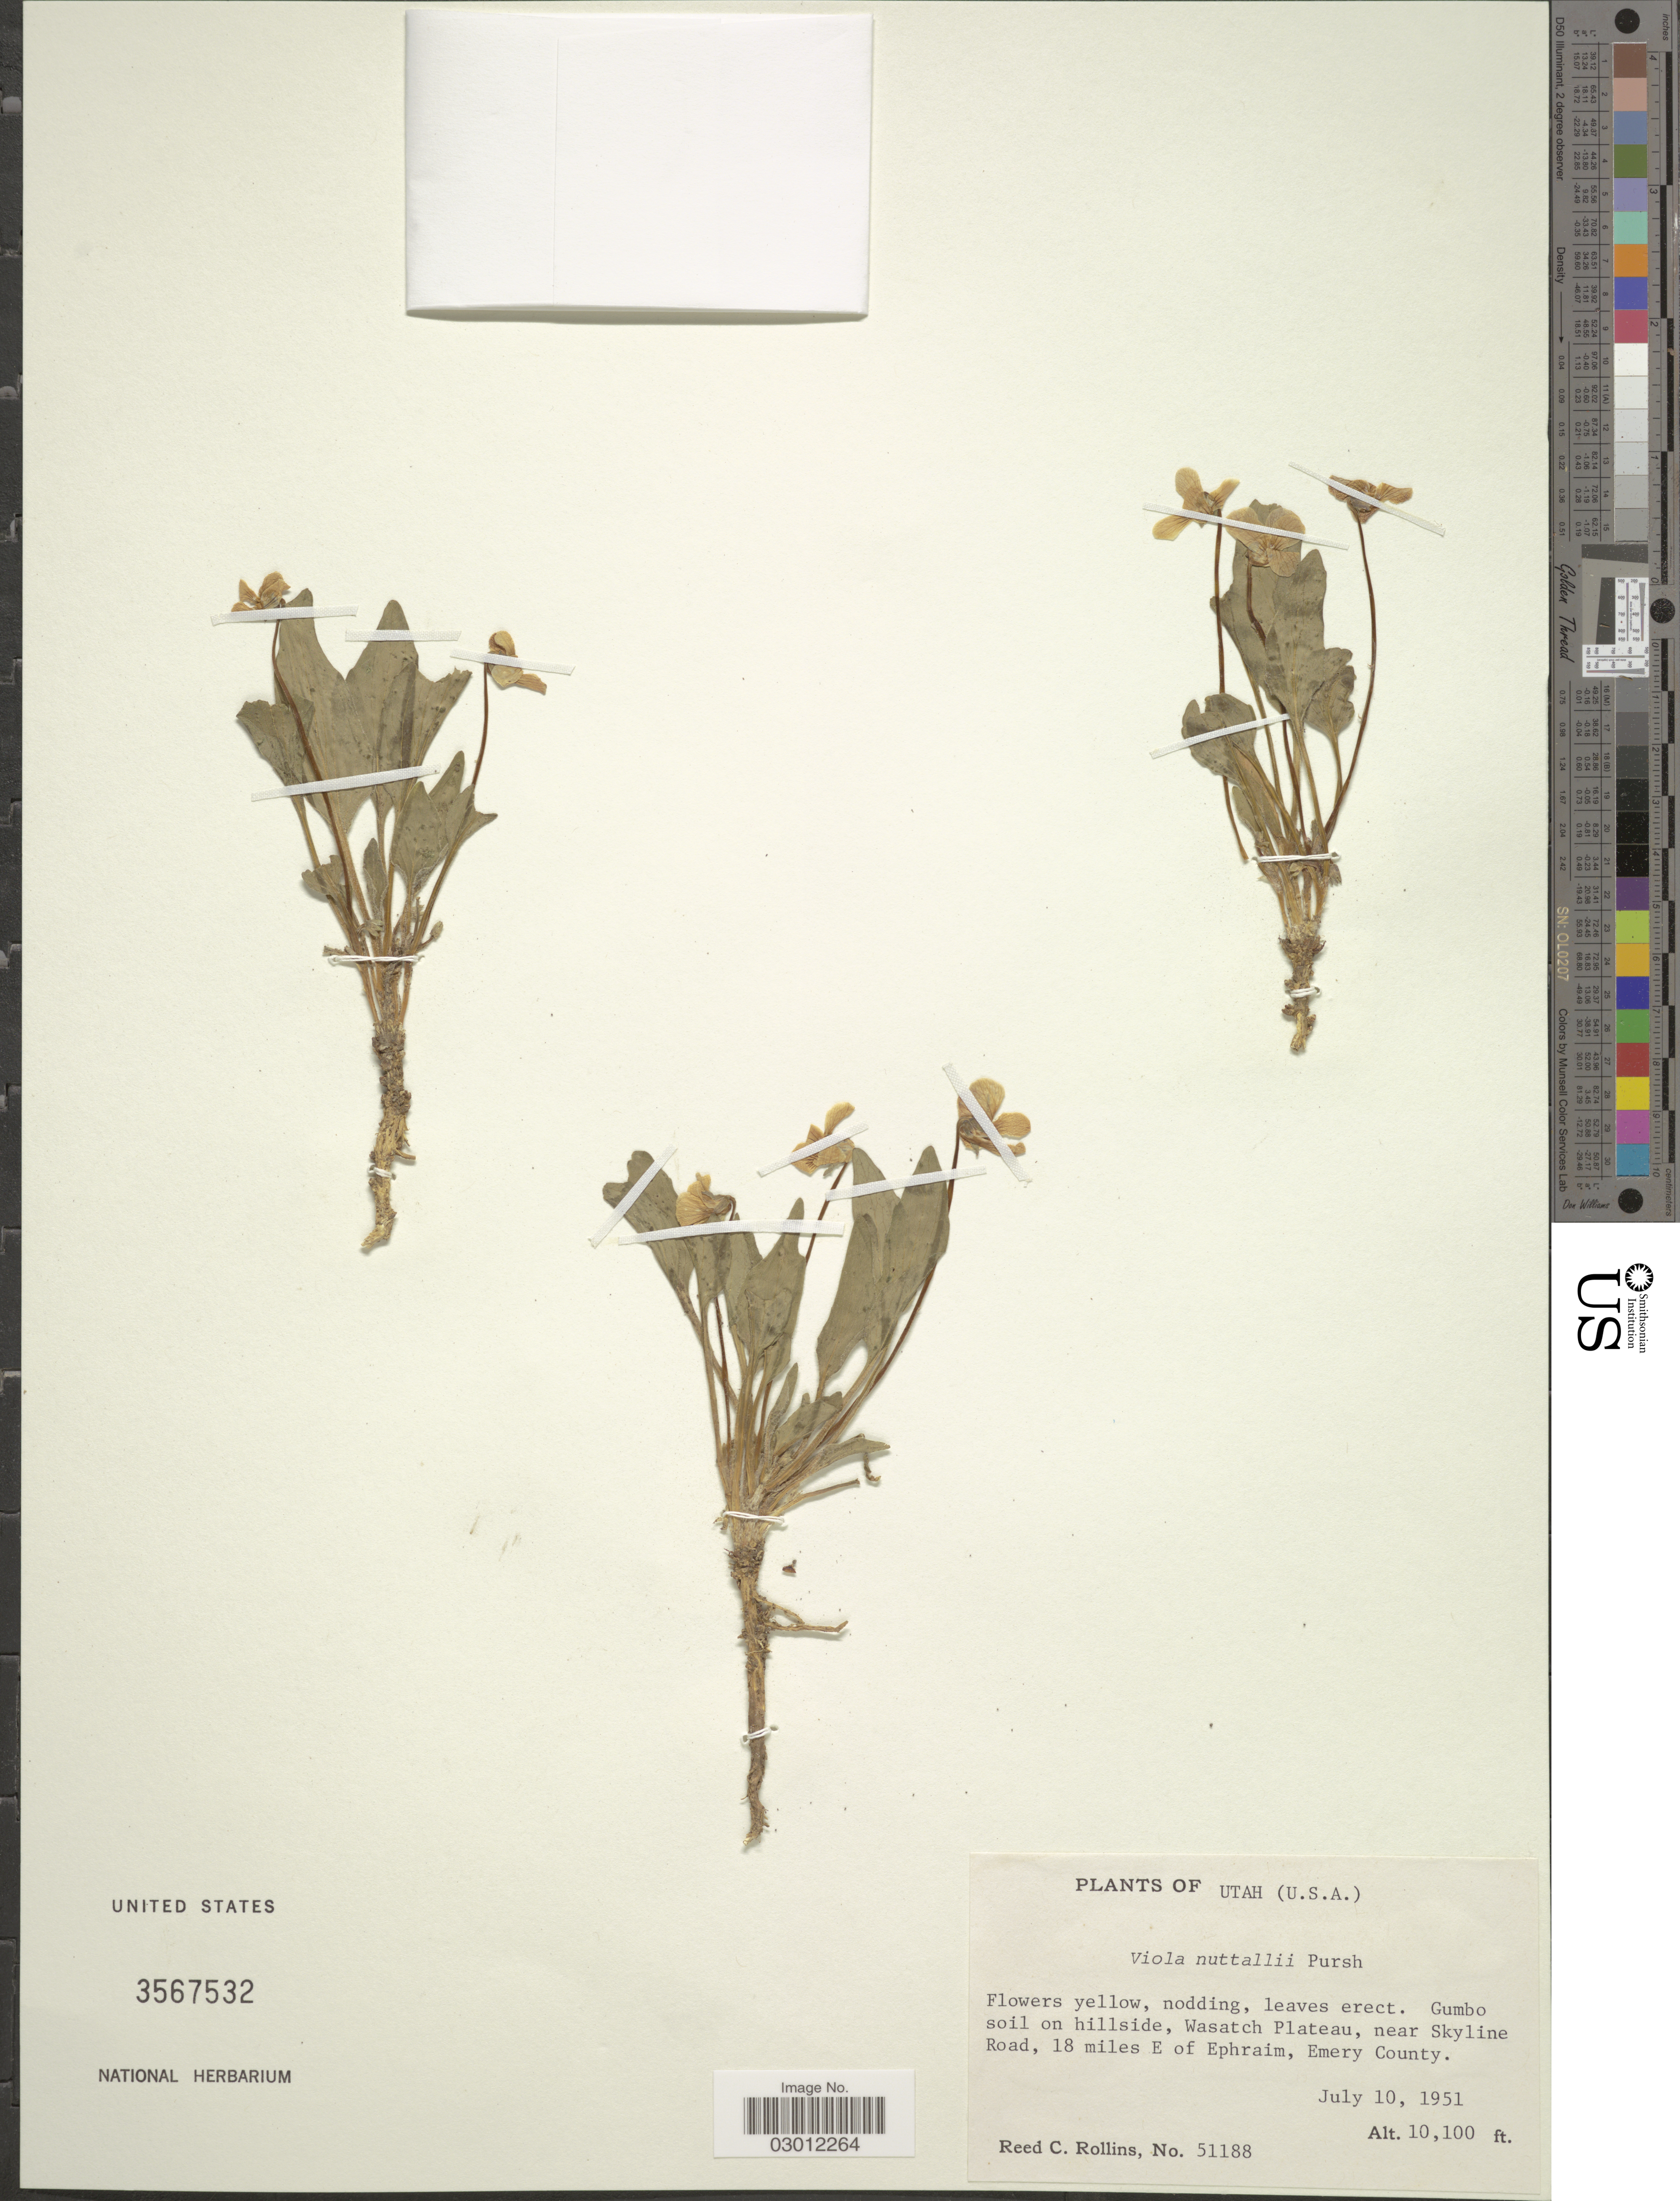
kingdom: Plantae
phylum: Tracheophyta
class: Magnoliopsida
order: Malpighiales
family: Violaceae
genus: Viola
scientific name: Viola nuttallii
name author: Pursh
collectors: R. C. Rollins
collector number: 51188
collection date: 1951-07-10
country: United States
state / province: Utah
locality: Gumbo soil on hillside, Wasatch Plateau, near Skyline Road, 18 miles E of Ephraim, Emery County.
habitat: gumbo soil on hillside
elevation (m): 3078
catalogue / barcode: US 3567532